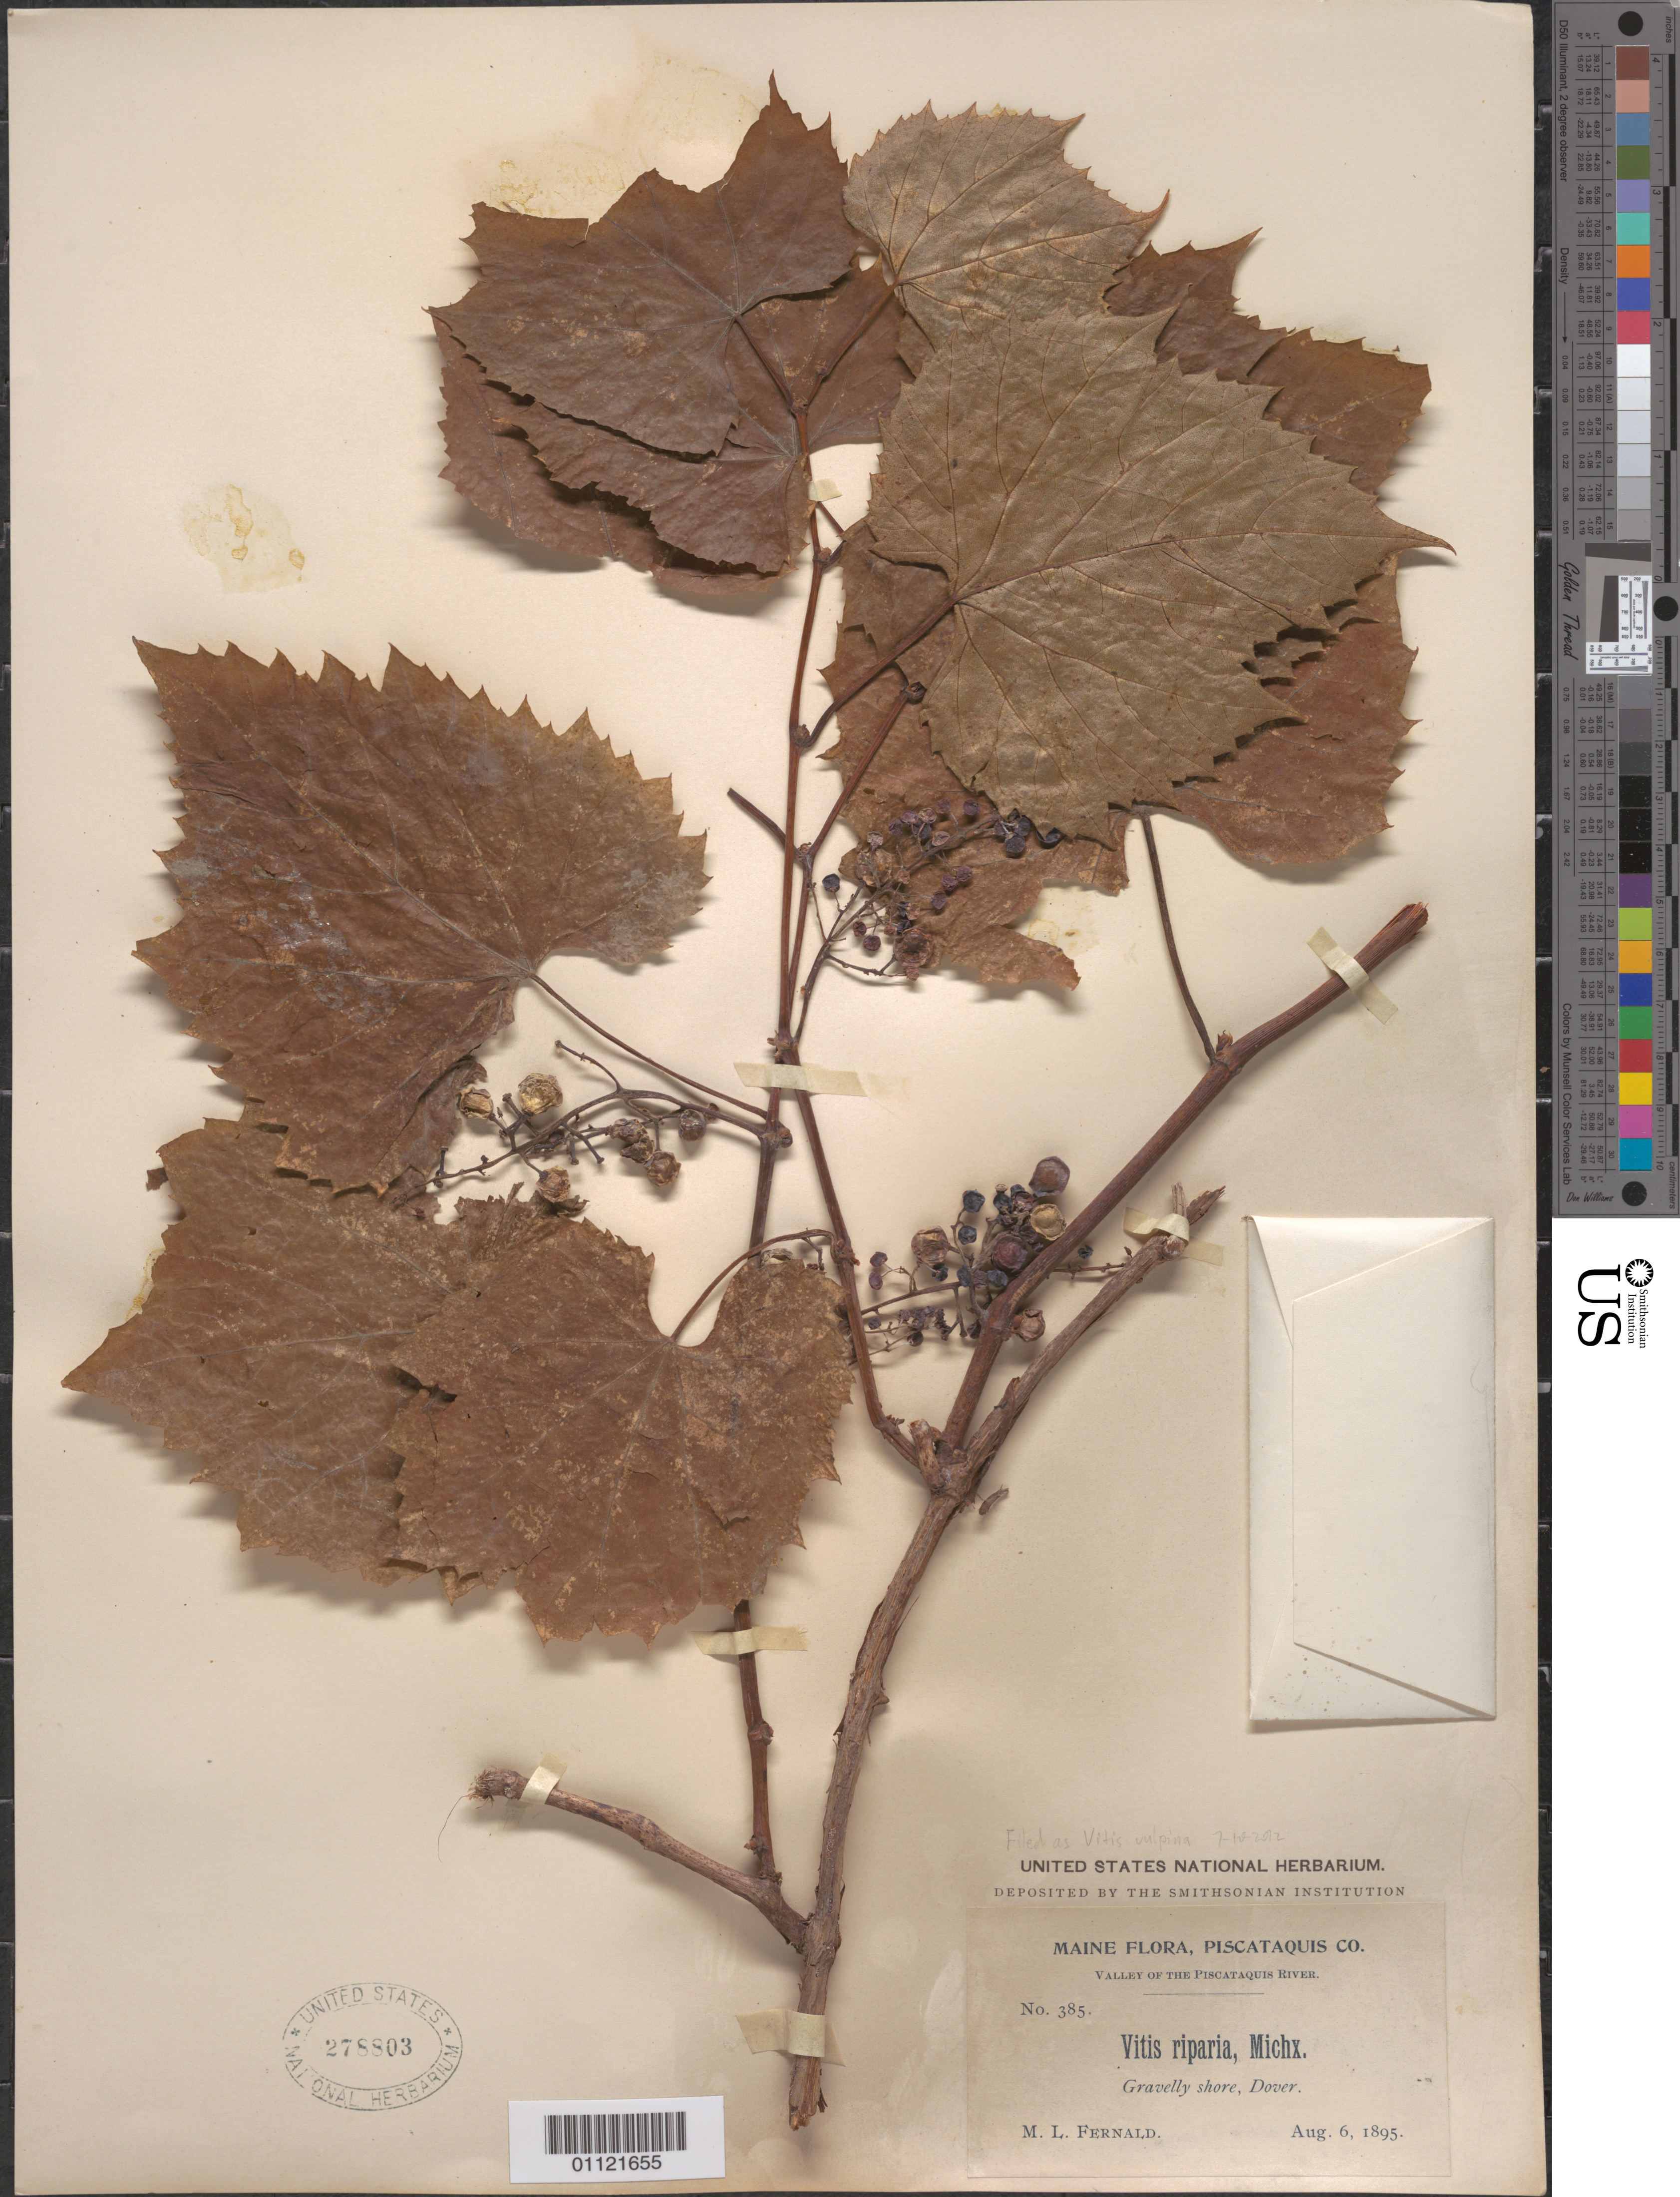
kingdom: Plantae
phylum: Tracheophyta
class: Magnoliopsida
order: Vitales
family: Vitaceae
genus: Vitis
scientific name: Vitis vulpina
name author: L.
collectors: M. L. Fernald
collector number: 385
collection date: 1895-08-06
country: United States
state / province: Maine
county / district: Piscataquis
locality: Valley of the Piscataquis River, Gravelly shore, Dover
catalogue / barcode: US 278803